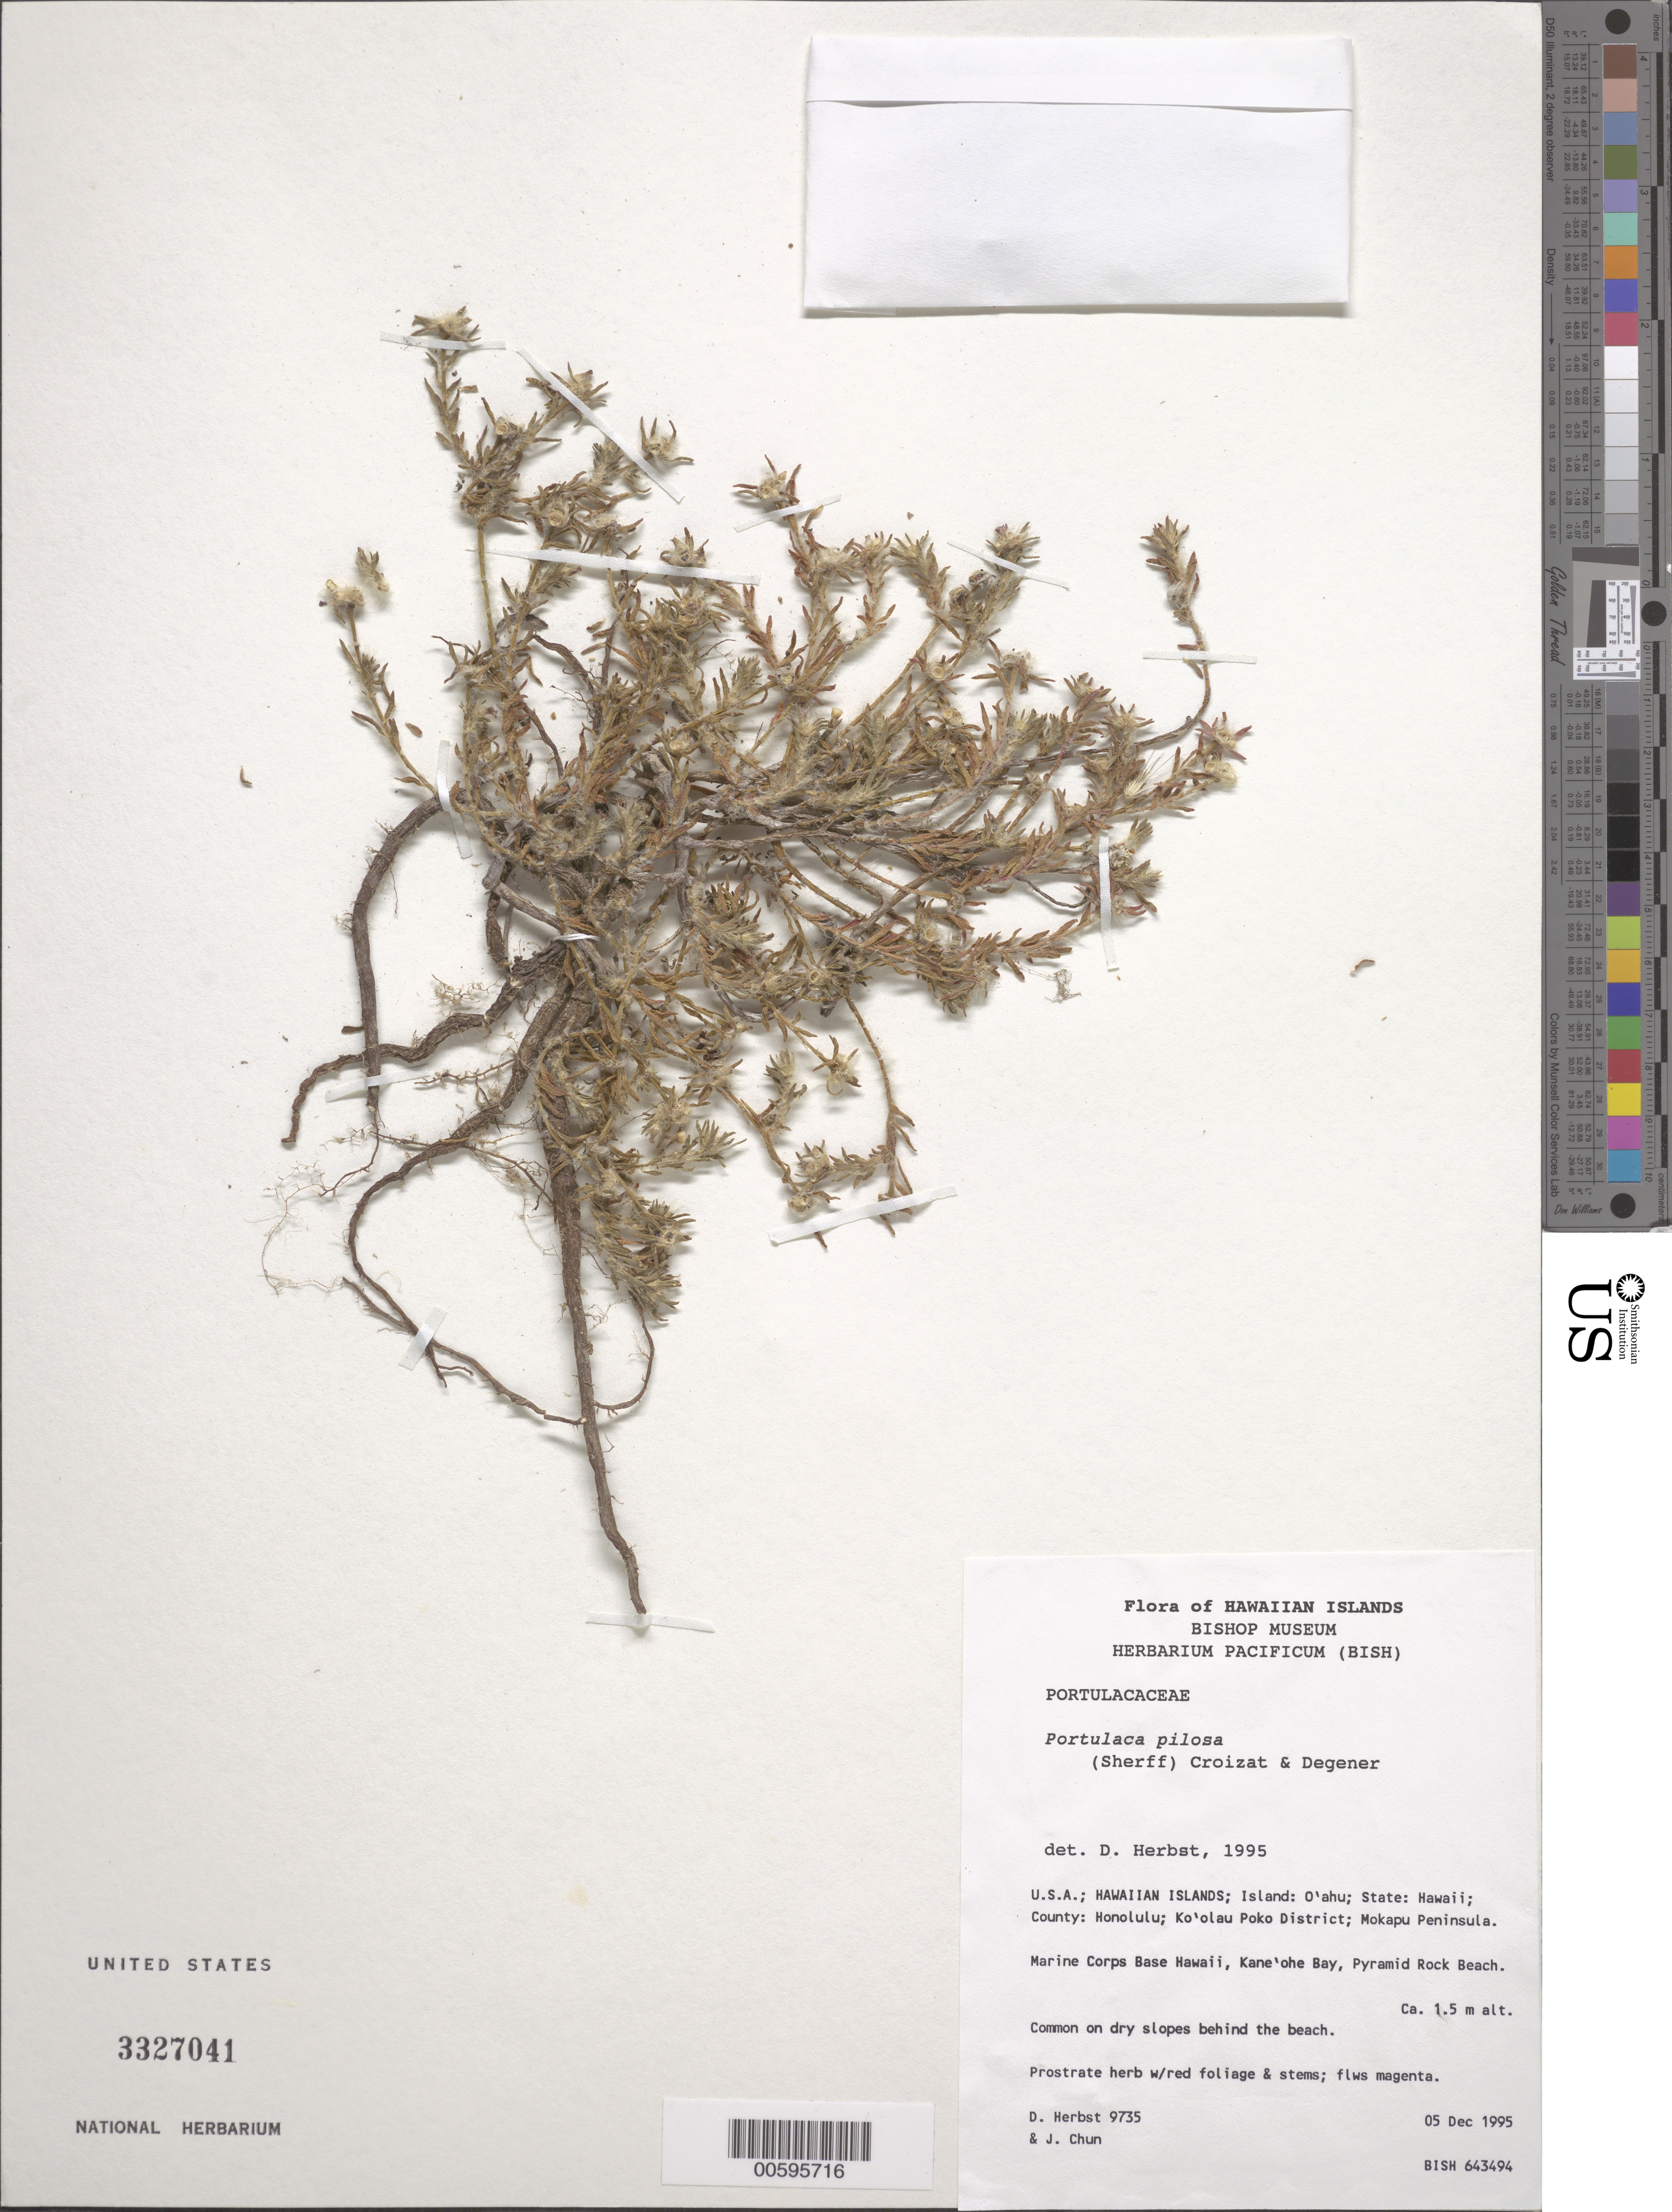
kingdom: Plantae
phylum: Tracheophyta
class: Magnoliopsida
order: Caryophyllales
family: Portulacaceae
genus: Portulaca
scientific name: Portulaca pilosa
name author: L.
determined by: Herbst, D. R.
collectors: D. R. Herbst & J. Chun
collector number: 9735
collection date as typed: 5 Dec 1995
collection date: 1995-12-05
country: United States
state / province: Hawaii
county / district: Honolulu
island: Oahu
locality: County: Honolulu; Ko'olau Poko Dist; Mokapu Peninsula. Marine Corps Base, Kane'ohe, Pyramid Rock Beach.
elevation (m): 1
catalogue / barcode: US 3327041